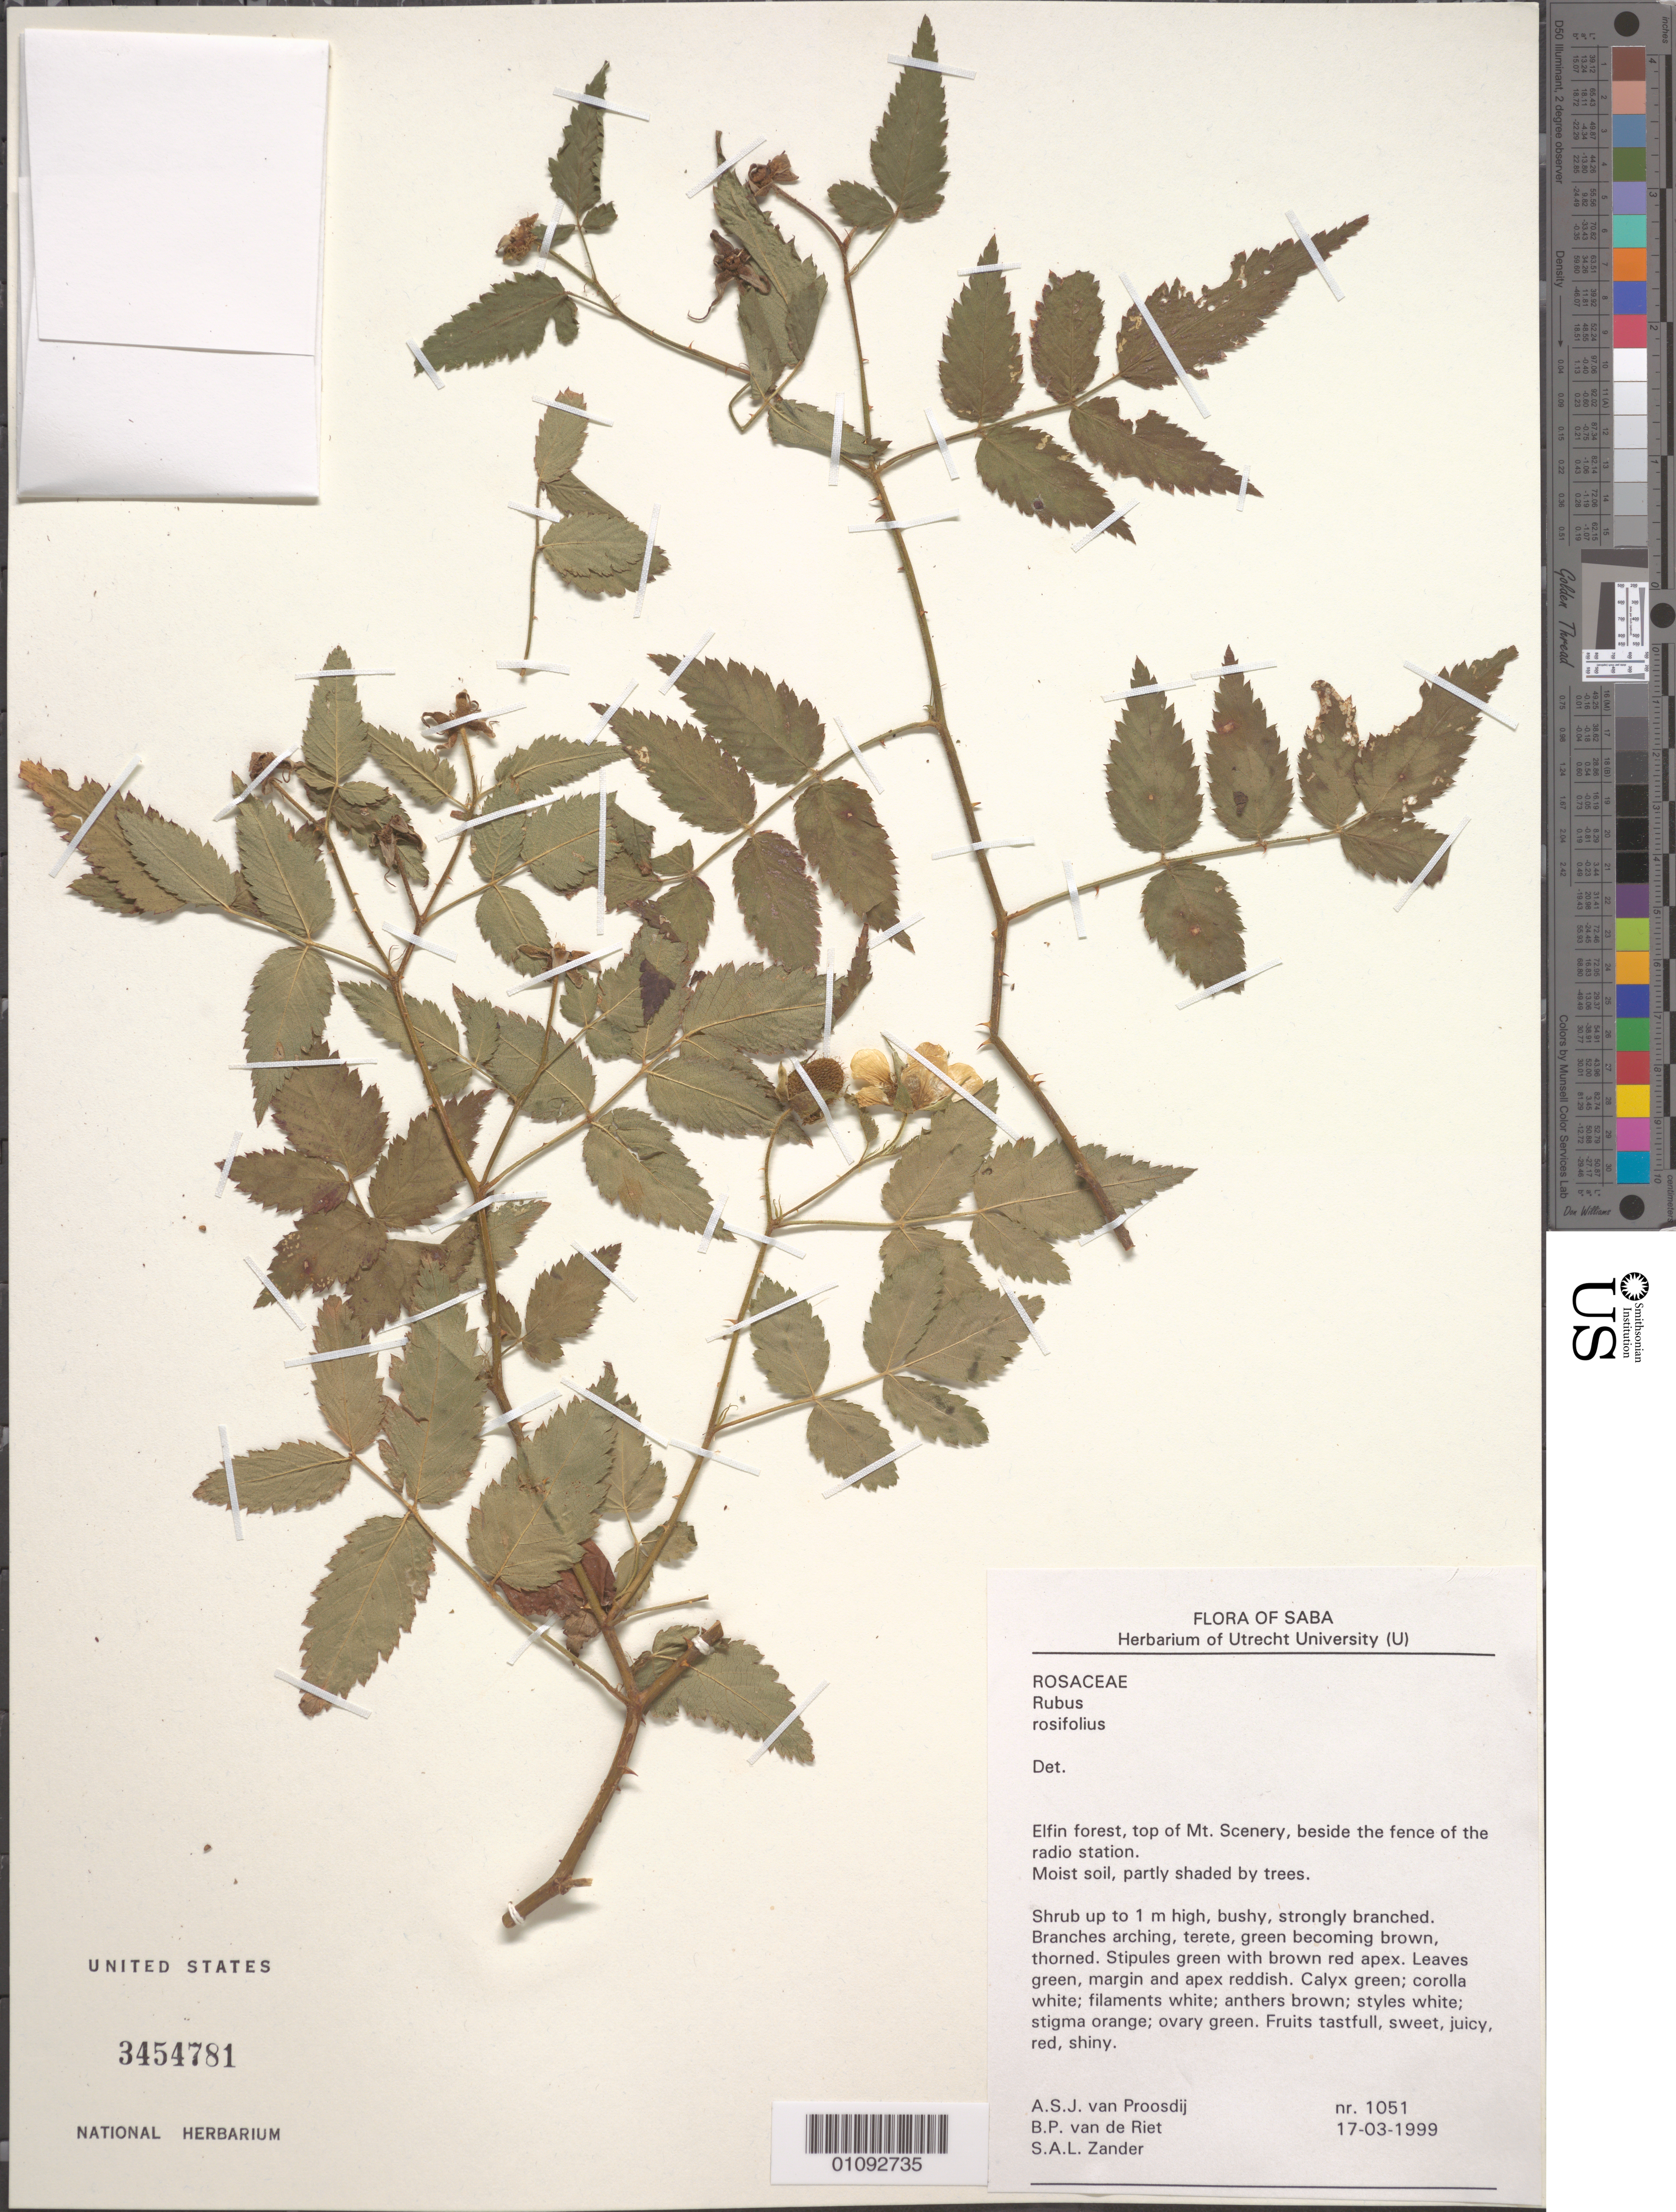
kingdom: Plantae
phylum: Tracheophyta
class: Magnoliopsida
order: Rosales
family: Rosaceae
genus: Rubus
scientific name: Rubus rosifolius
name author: Sm.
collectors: A. Proosdij, B. Riet & S. Zander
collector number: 1051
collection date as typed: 17 Mar 1999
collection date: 1999-03-17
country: Netherlands Antilles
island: Saba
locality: Elfin forest, top of Mt. Scenery, beside the fence of the radio station.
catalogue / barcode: US 3454781